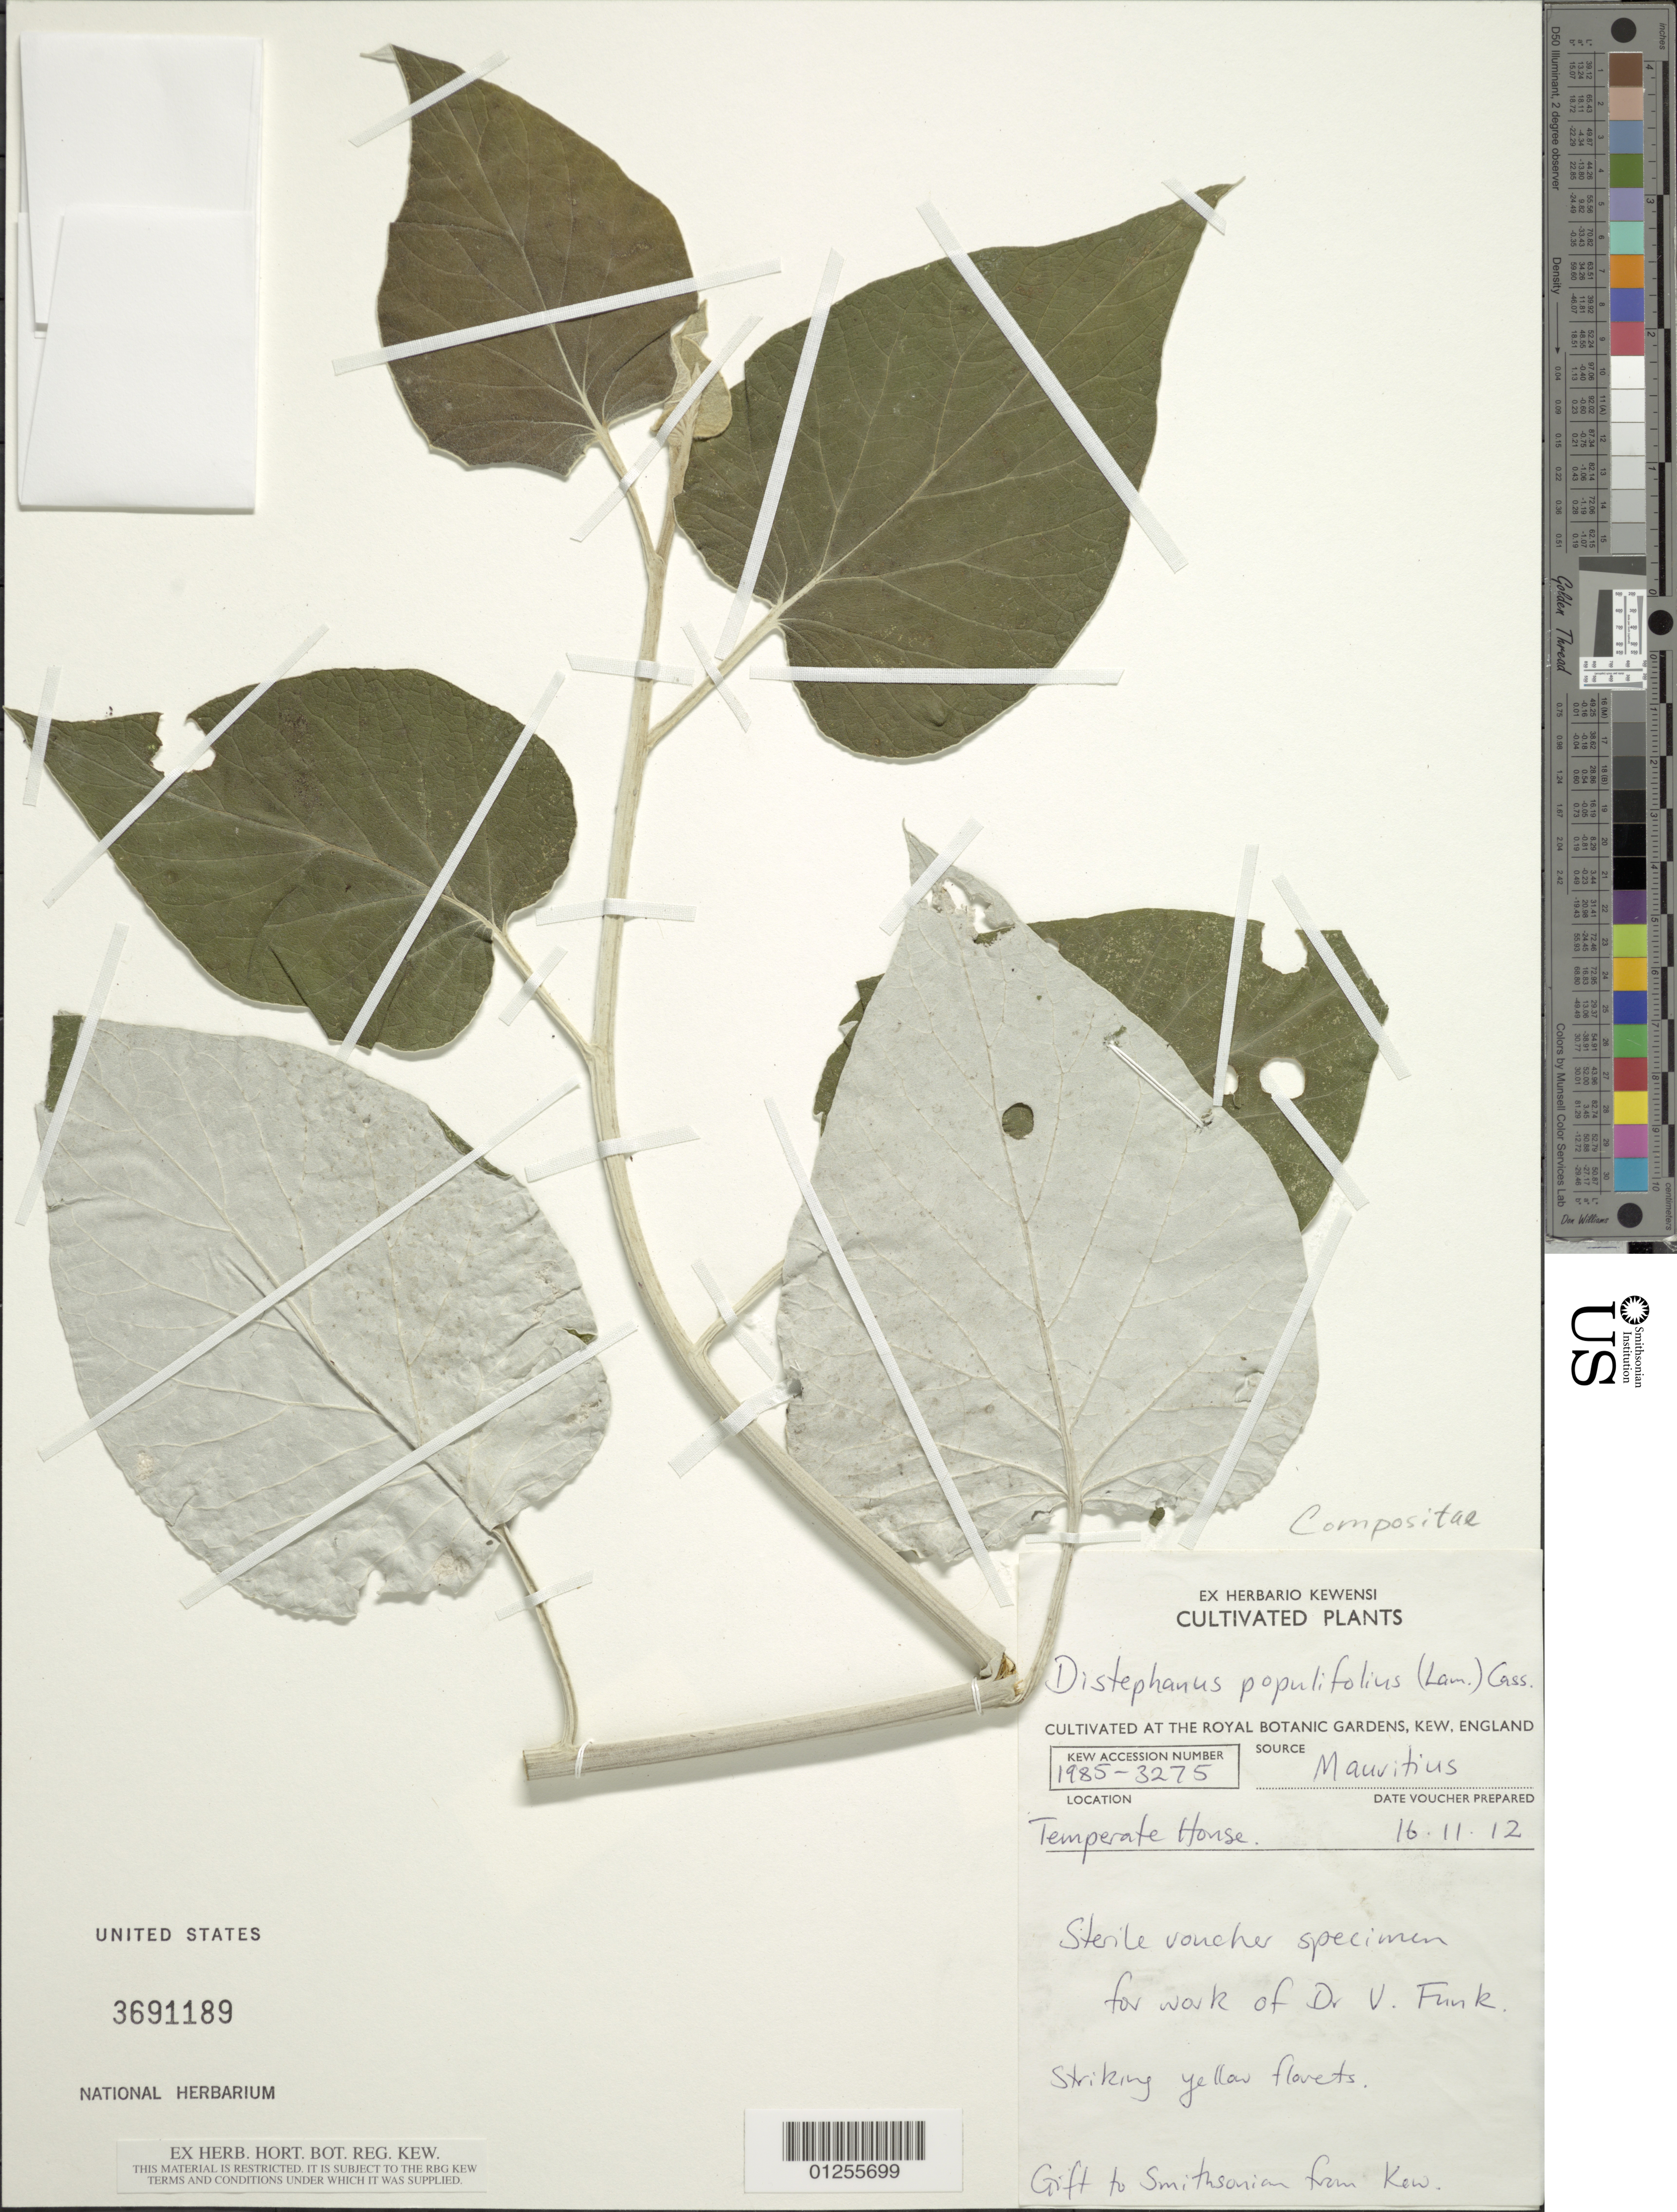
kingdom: Plantae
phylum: Tracheophyta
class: Magnoliopsida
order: Asterales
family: Asteraceae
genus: Distephanus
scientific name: Distephanus populifolius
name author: (Lam.) Cass.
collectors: Kew staff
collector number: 1985-3275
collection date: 2012-11-16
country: Mauritius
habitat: Cultivated at Royal Botanic Garden, Kew, England. Temperate House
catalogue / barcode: US 3691189